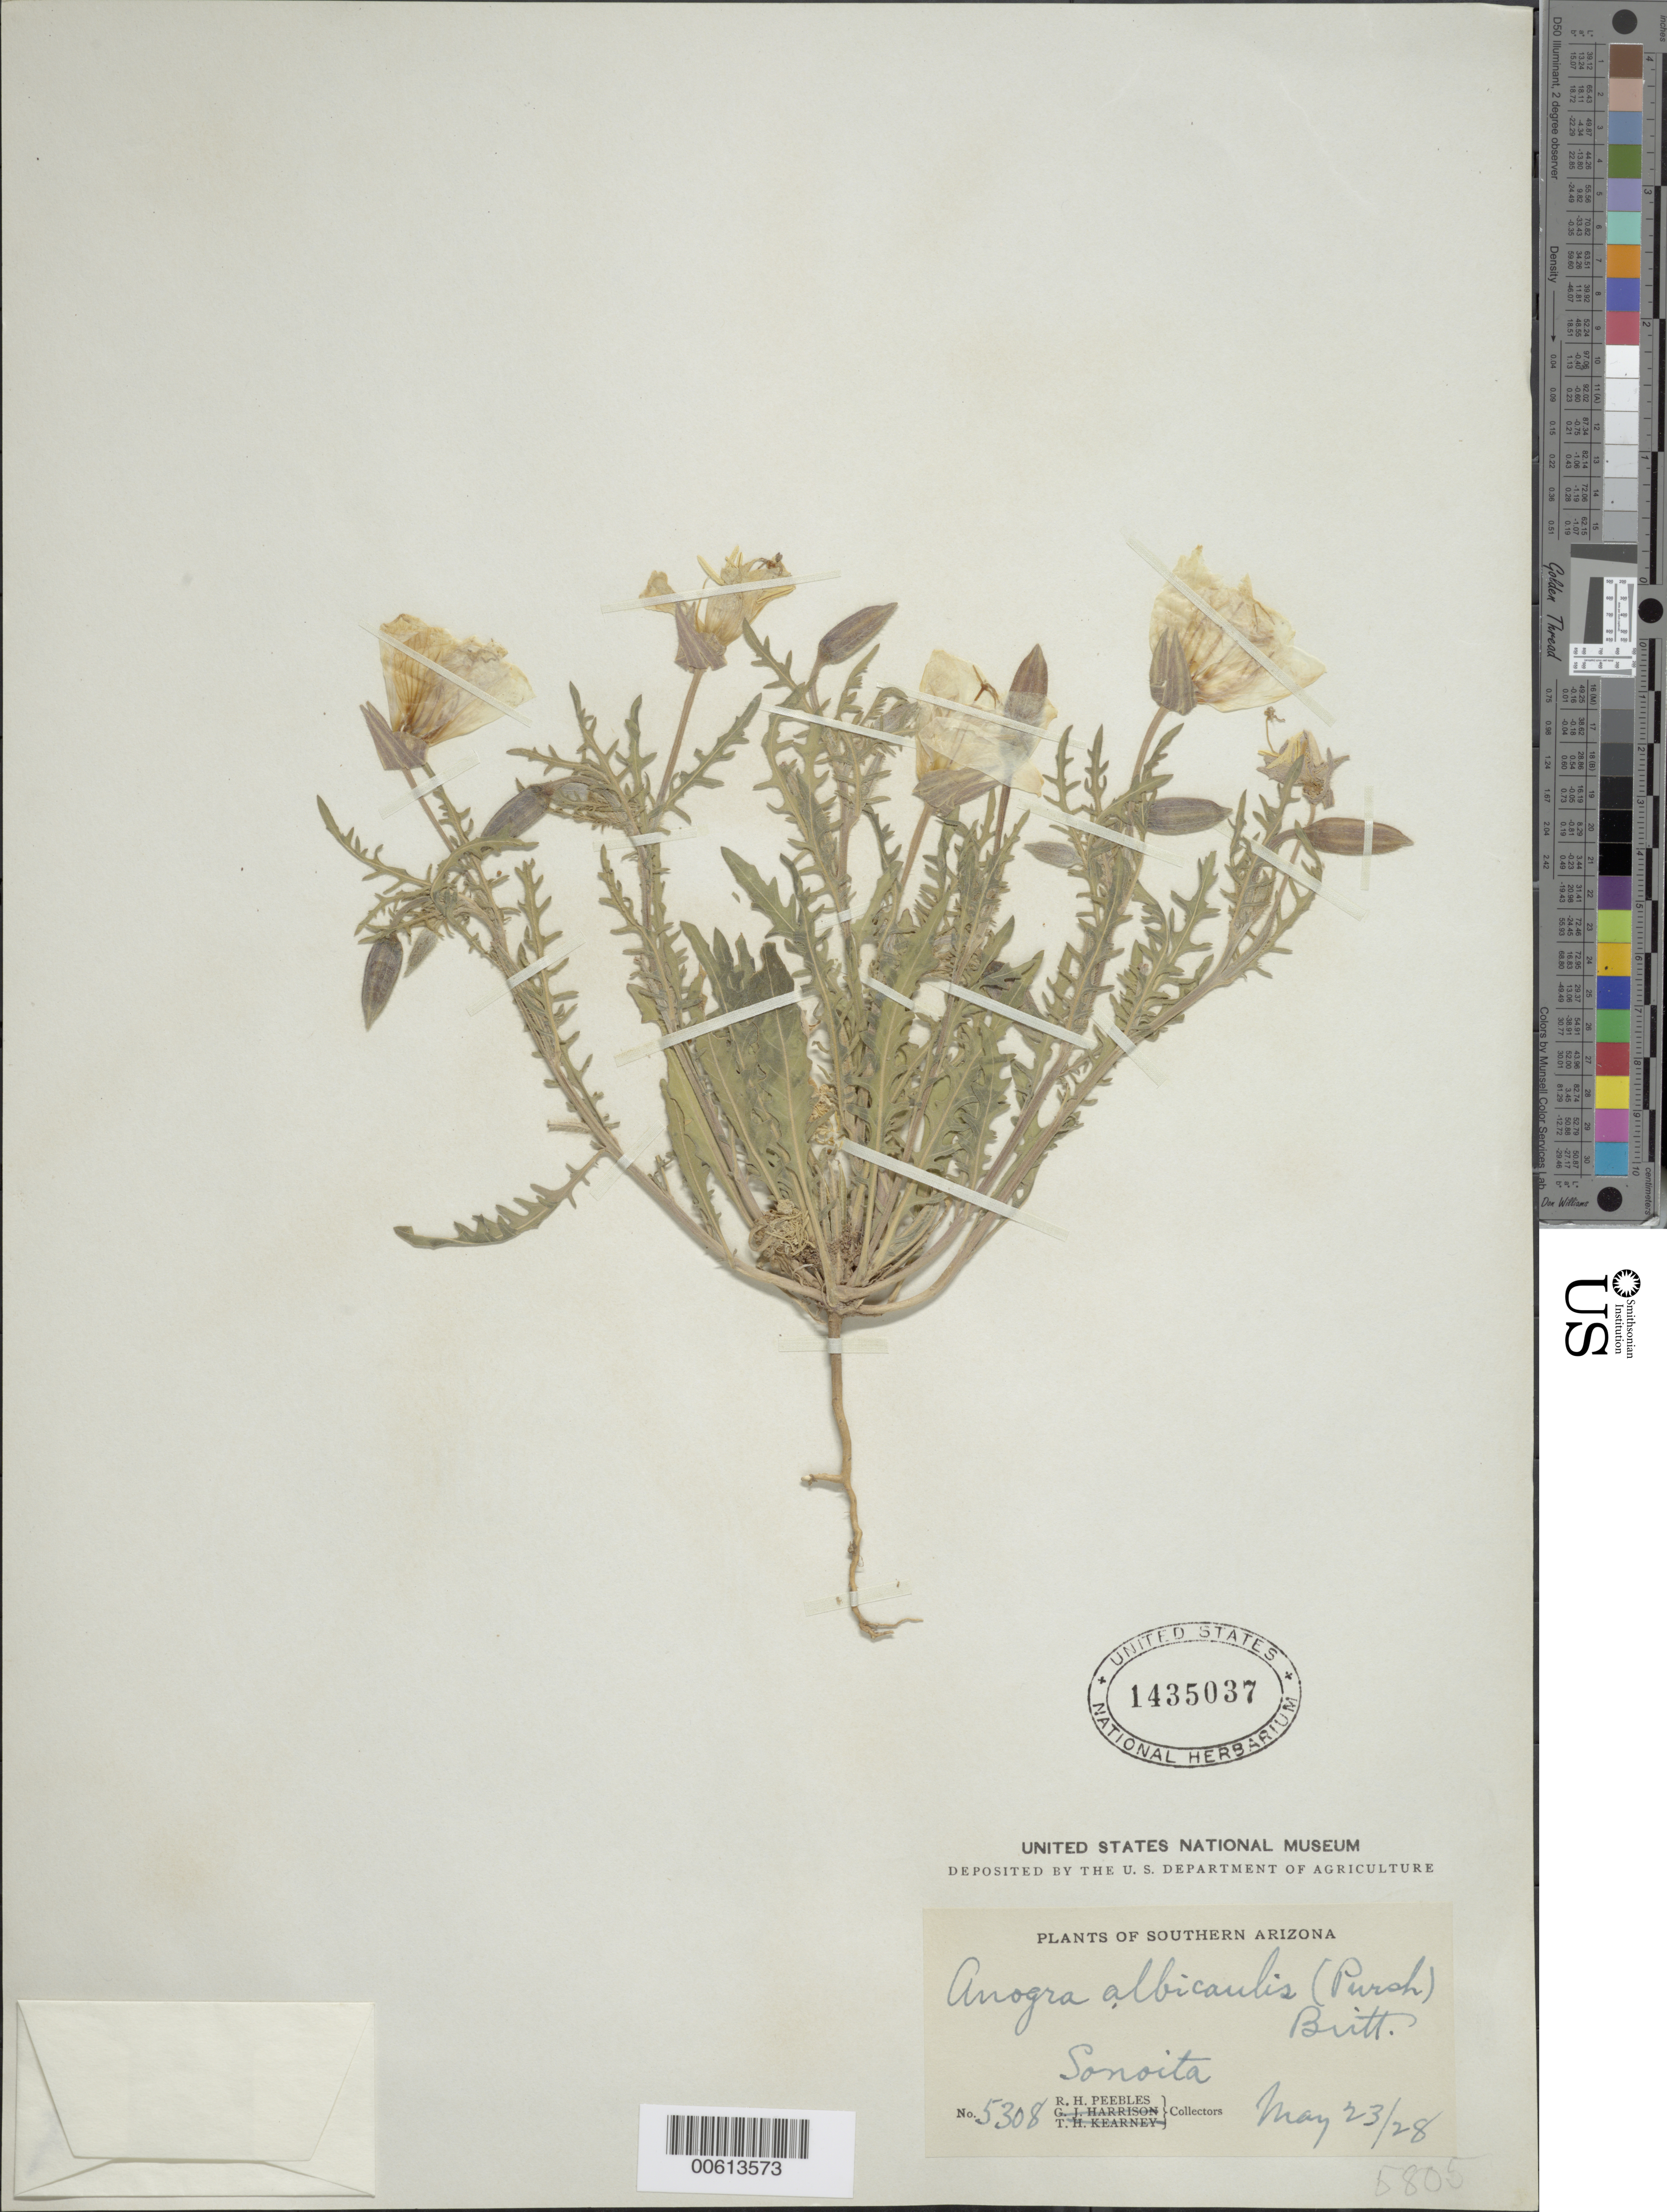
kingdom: Plantae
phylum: Tracheophyta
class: Magnoliopsida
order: Myrtales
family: Onagraceae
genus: Oenothera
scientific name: Oenothera albicaulis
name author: Pursh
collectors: R. H. Peebles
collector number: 5308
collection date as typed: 23 May 1928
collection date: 1928-05-23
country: United States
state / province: Arizona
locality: Sonoita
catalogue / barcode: US 1435037